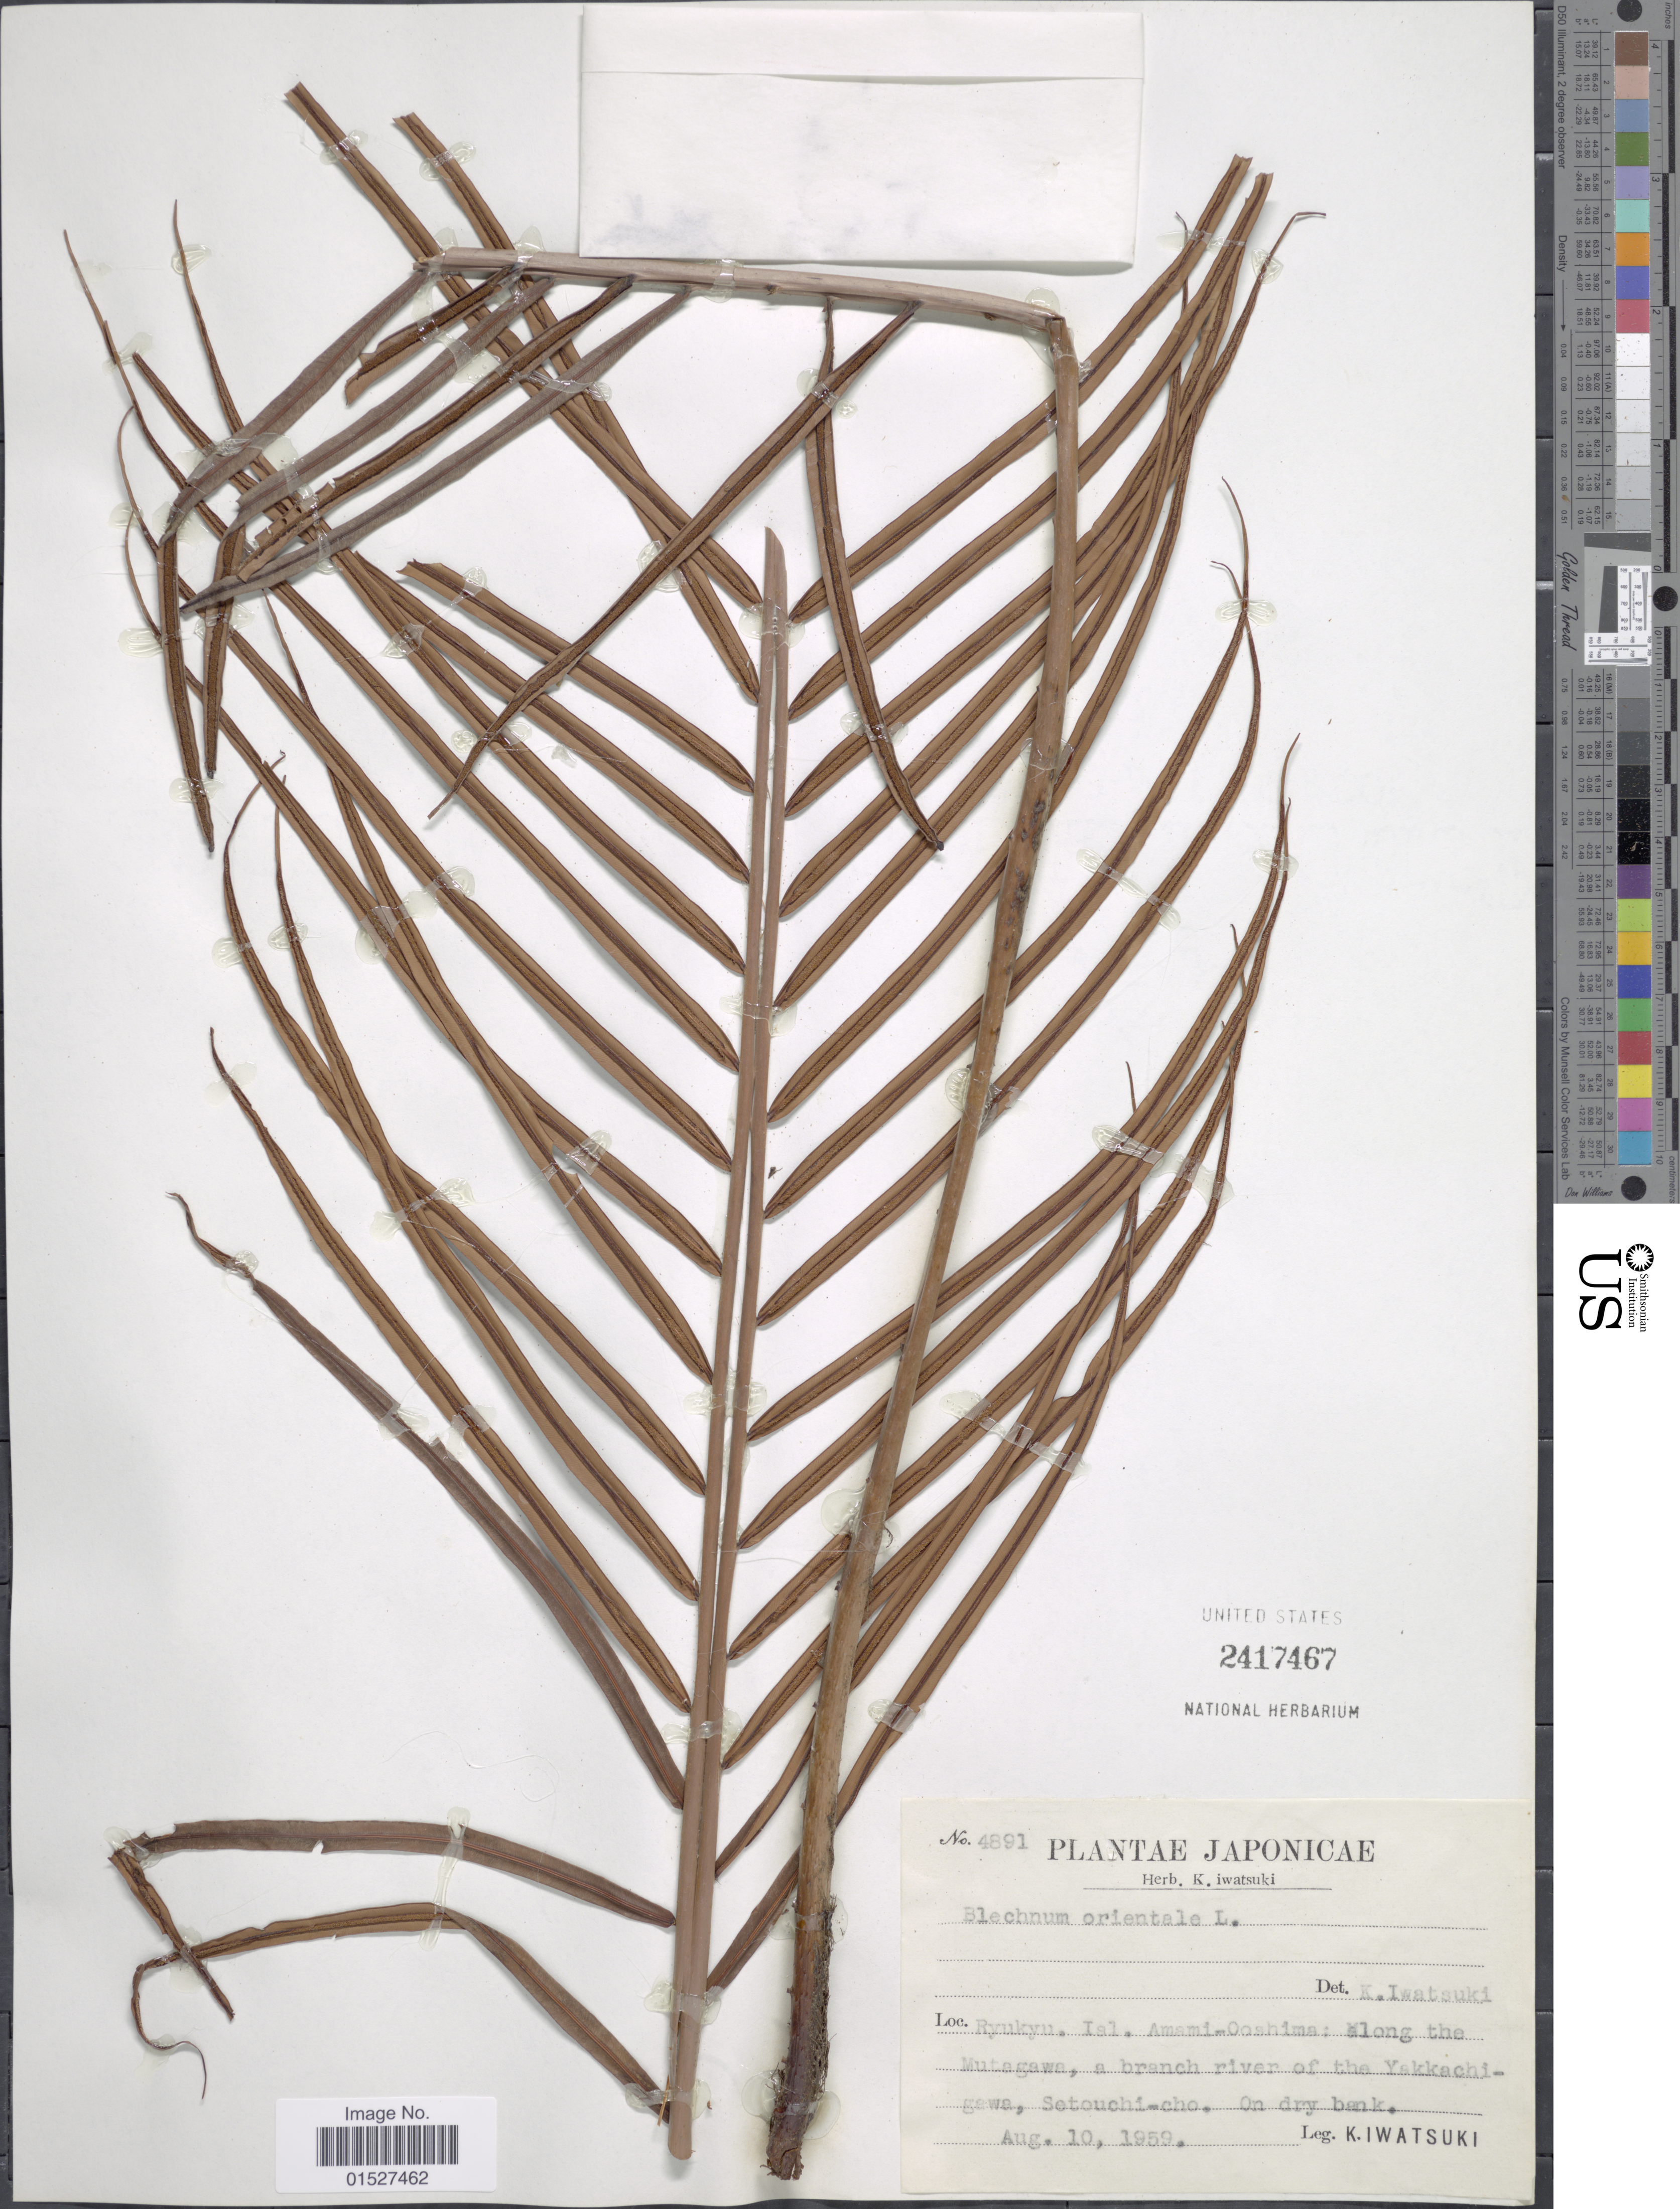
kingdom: Plantae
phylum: Tracheophyta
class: Polypodiopsida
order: Polypodiales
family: Blechnaceae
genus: Blechnum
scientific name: Blechnum orientale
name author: L.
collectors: K. Iwatsuki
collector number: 4891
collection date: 1959-08-10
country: Japan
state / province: Okinawa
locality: Ryukyu. Isl. Amami-Ooshima: along the Mutagawa, a branch river of the Yakkachigawa, Setouchi-cho.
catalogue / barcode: US 2417467